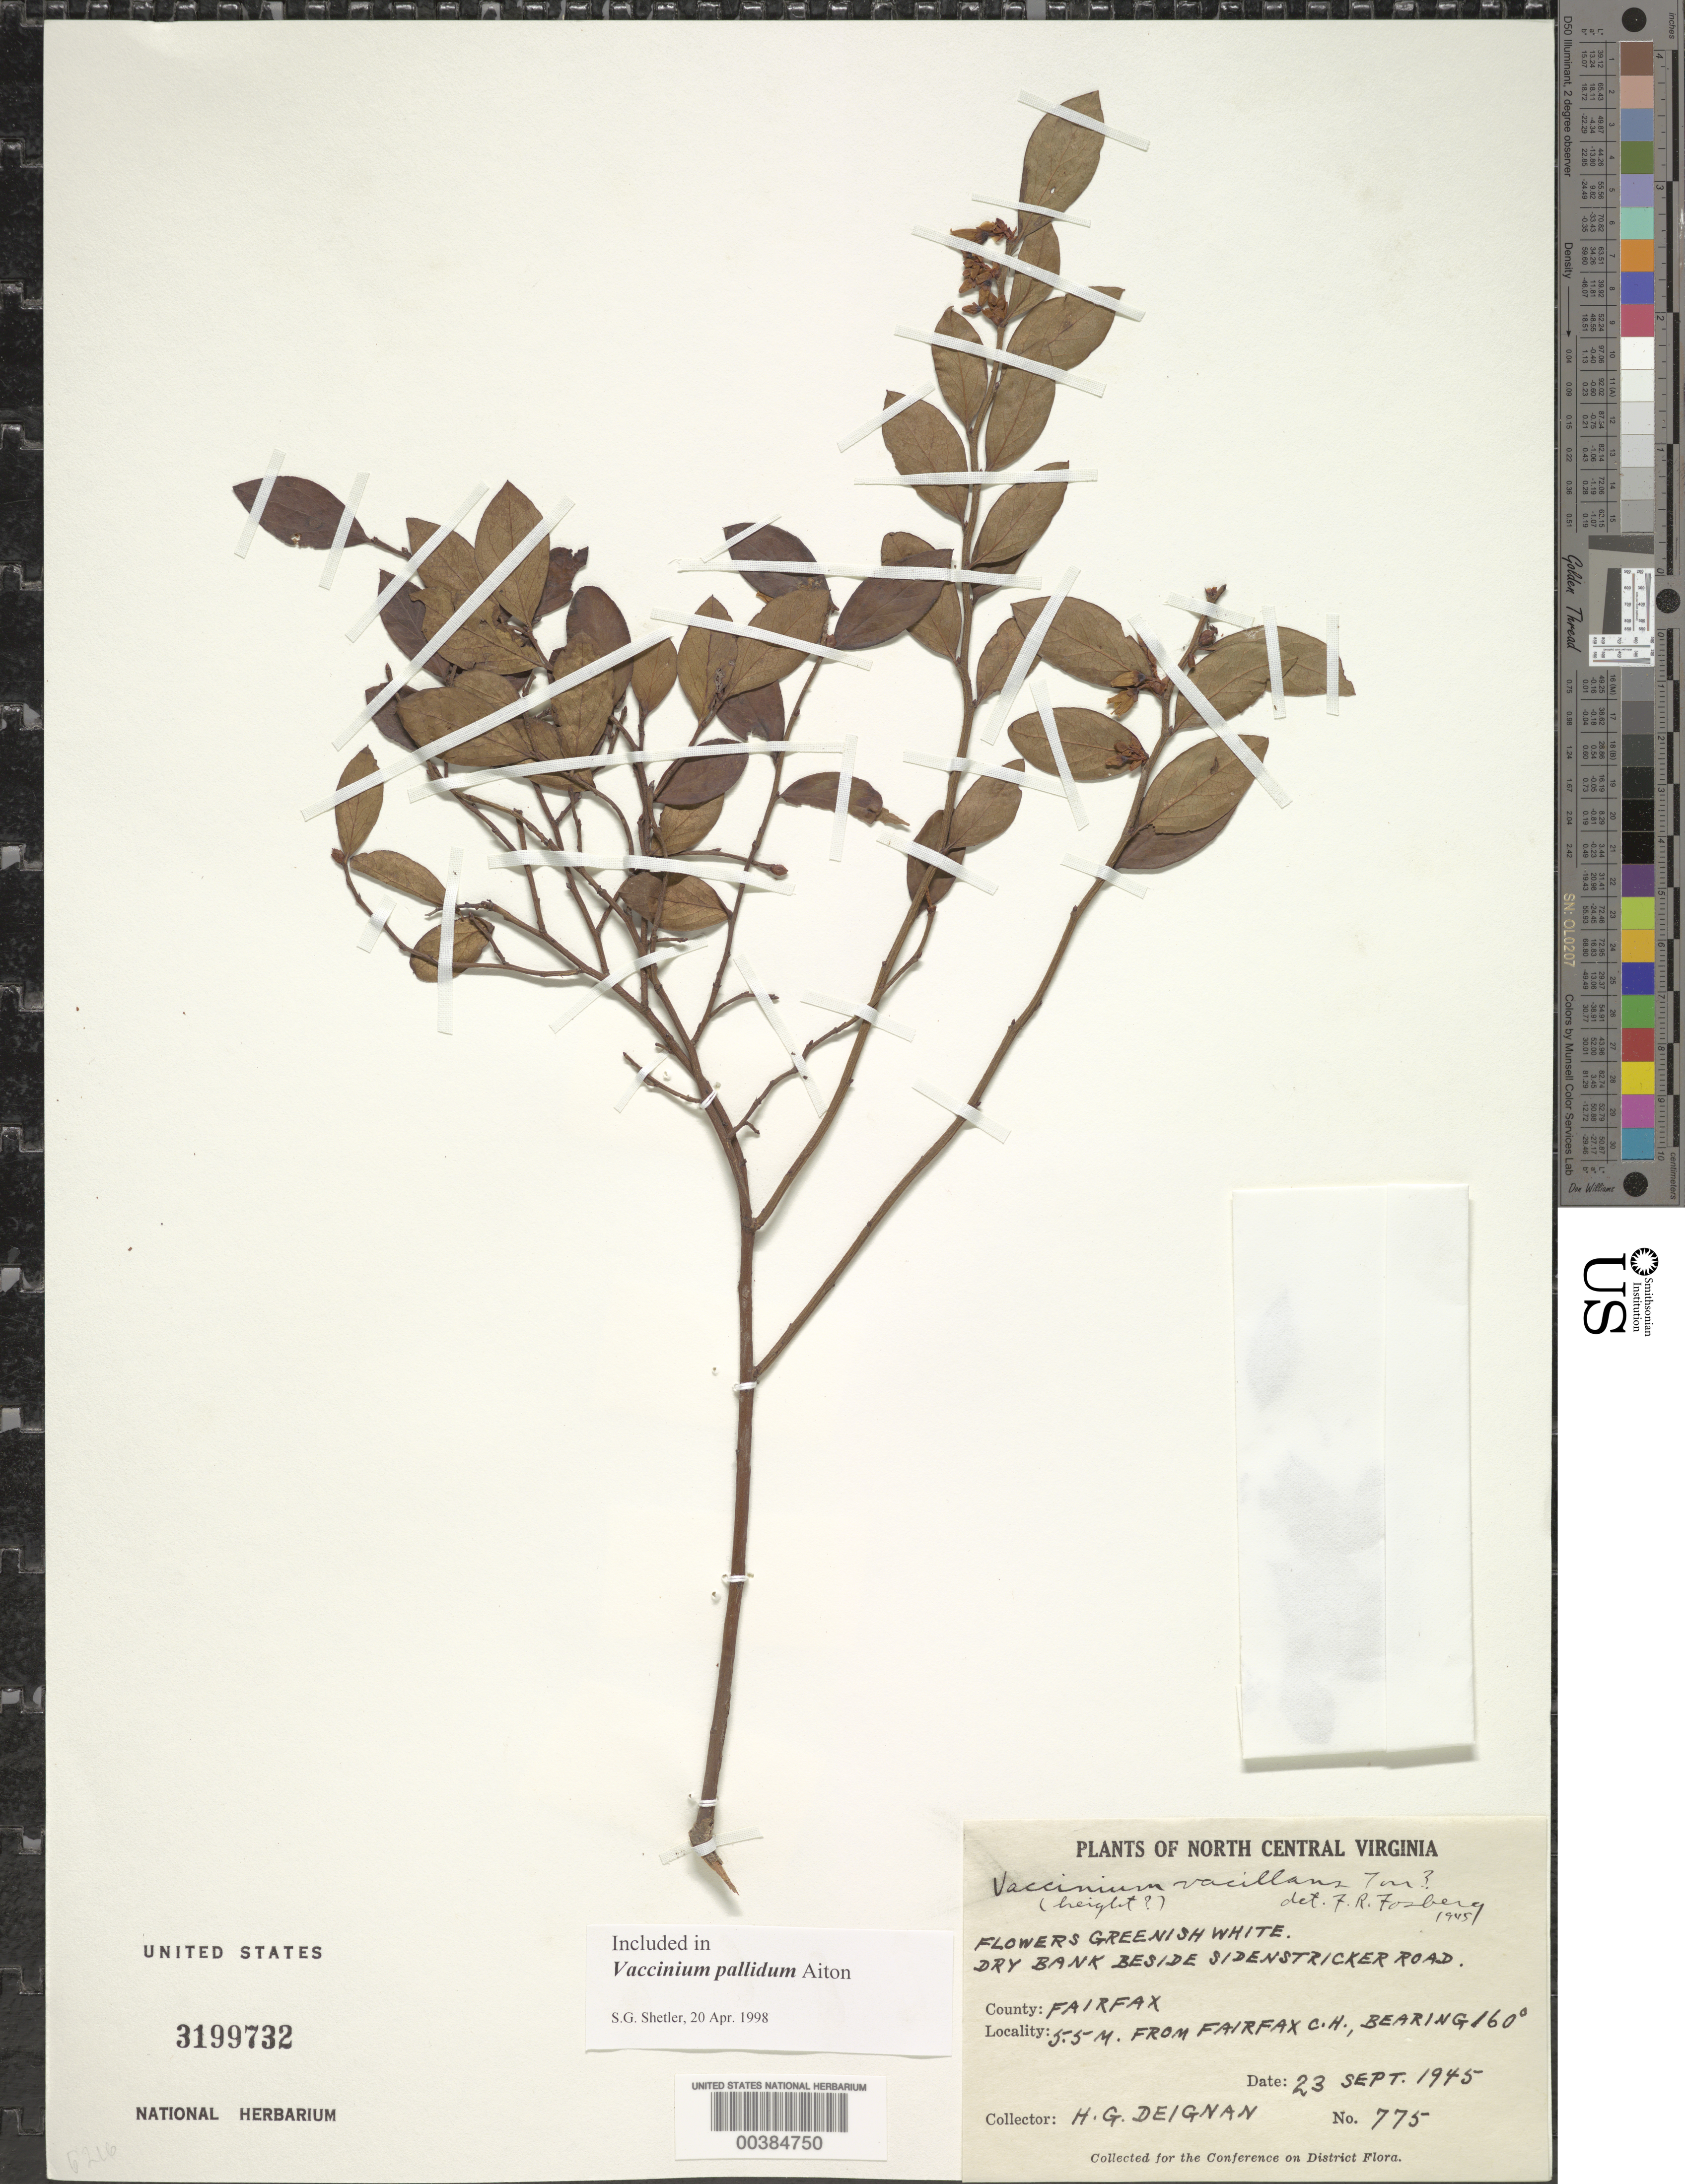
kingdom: Plantae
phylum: Tracheophyta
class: Magnoliopsida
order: Ericales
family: Ericaceae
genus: Vaccinium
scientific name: Vaccinium pallidum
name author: Aiton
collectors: H. Deignan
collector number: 775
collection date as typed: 23 Sep 1945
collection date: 1945-09-23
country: United States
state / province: Virginia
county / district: Fairfax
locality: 5.5 M from Fairfax Court House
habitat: Dry bank beside Sidenstricker Road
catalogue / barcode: US 3199732